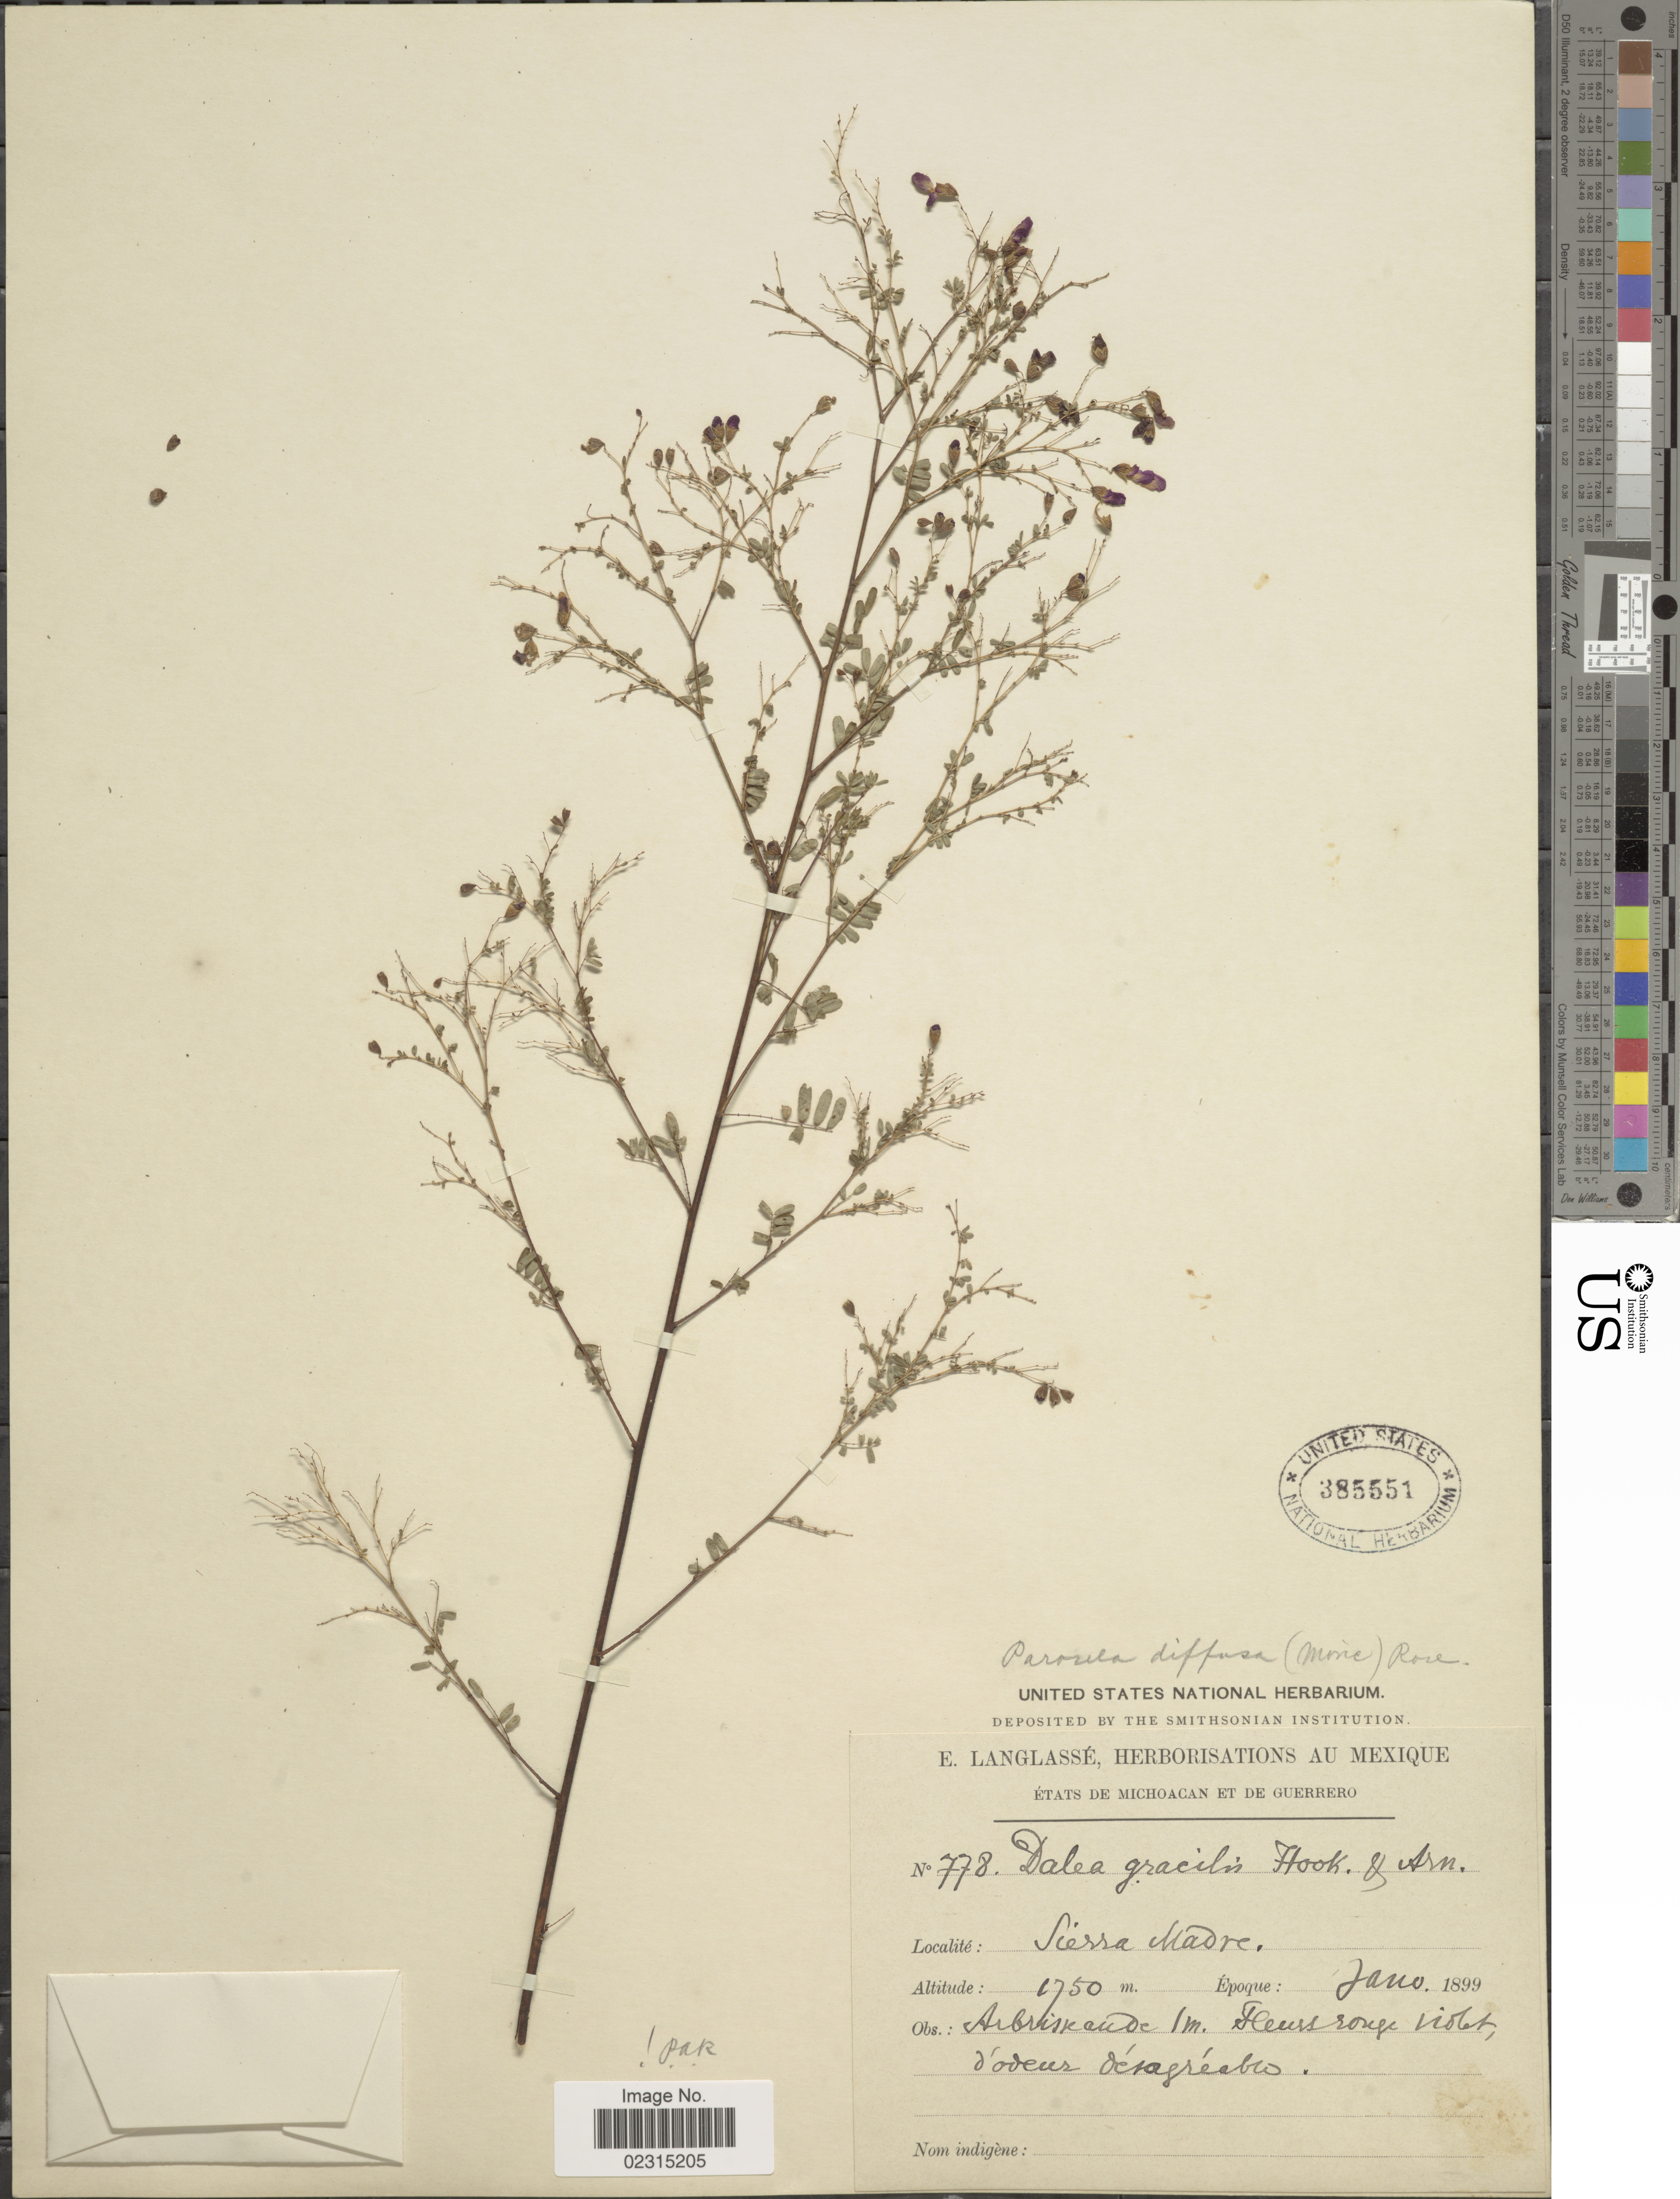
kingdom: Plantae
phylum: Tracheophyta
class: Magnoliopsida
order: Fabales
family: Fabaceae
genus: Marina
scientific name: Marina diffusa var. diffusa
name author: (Moric.) Barneby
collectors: E. Langlassé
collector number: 778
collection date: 1899-01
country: Mexico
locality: États de Michoacan et de Guerrero, Sierra Madre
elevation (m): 1750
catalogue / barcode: US 385551